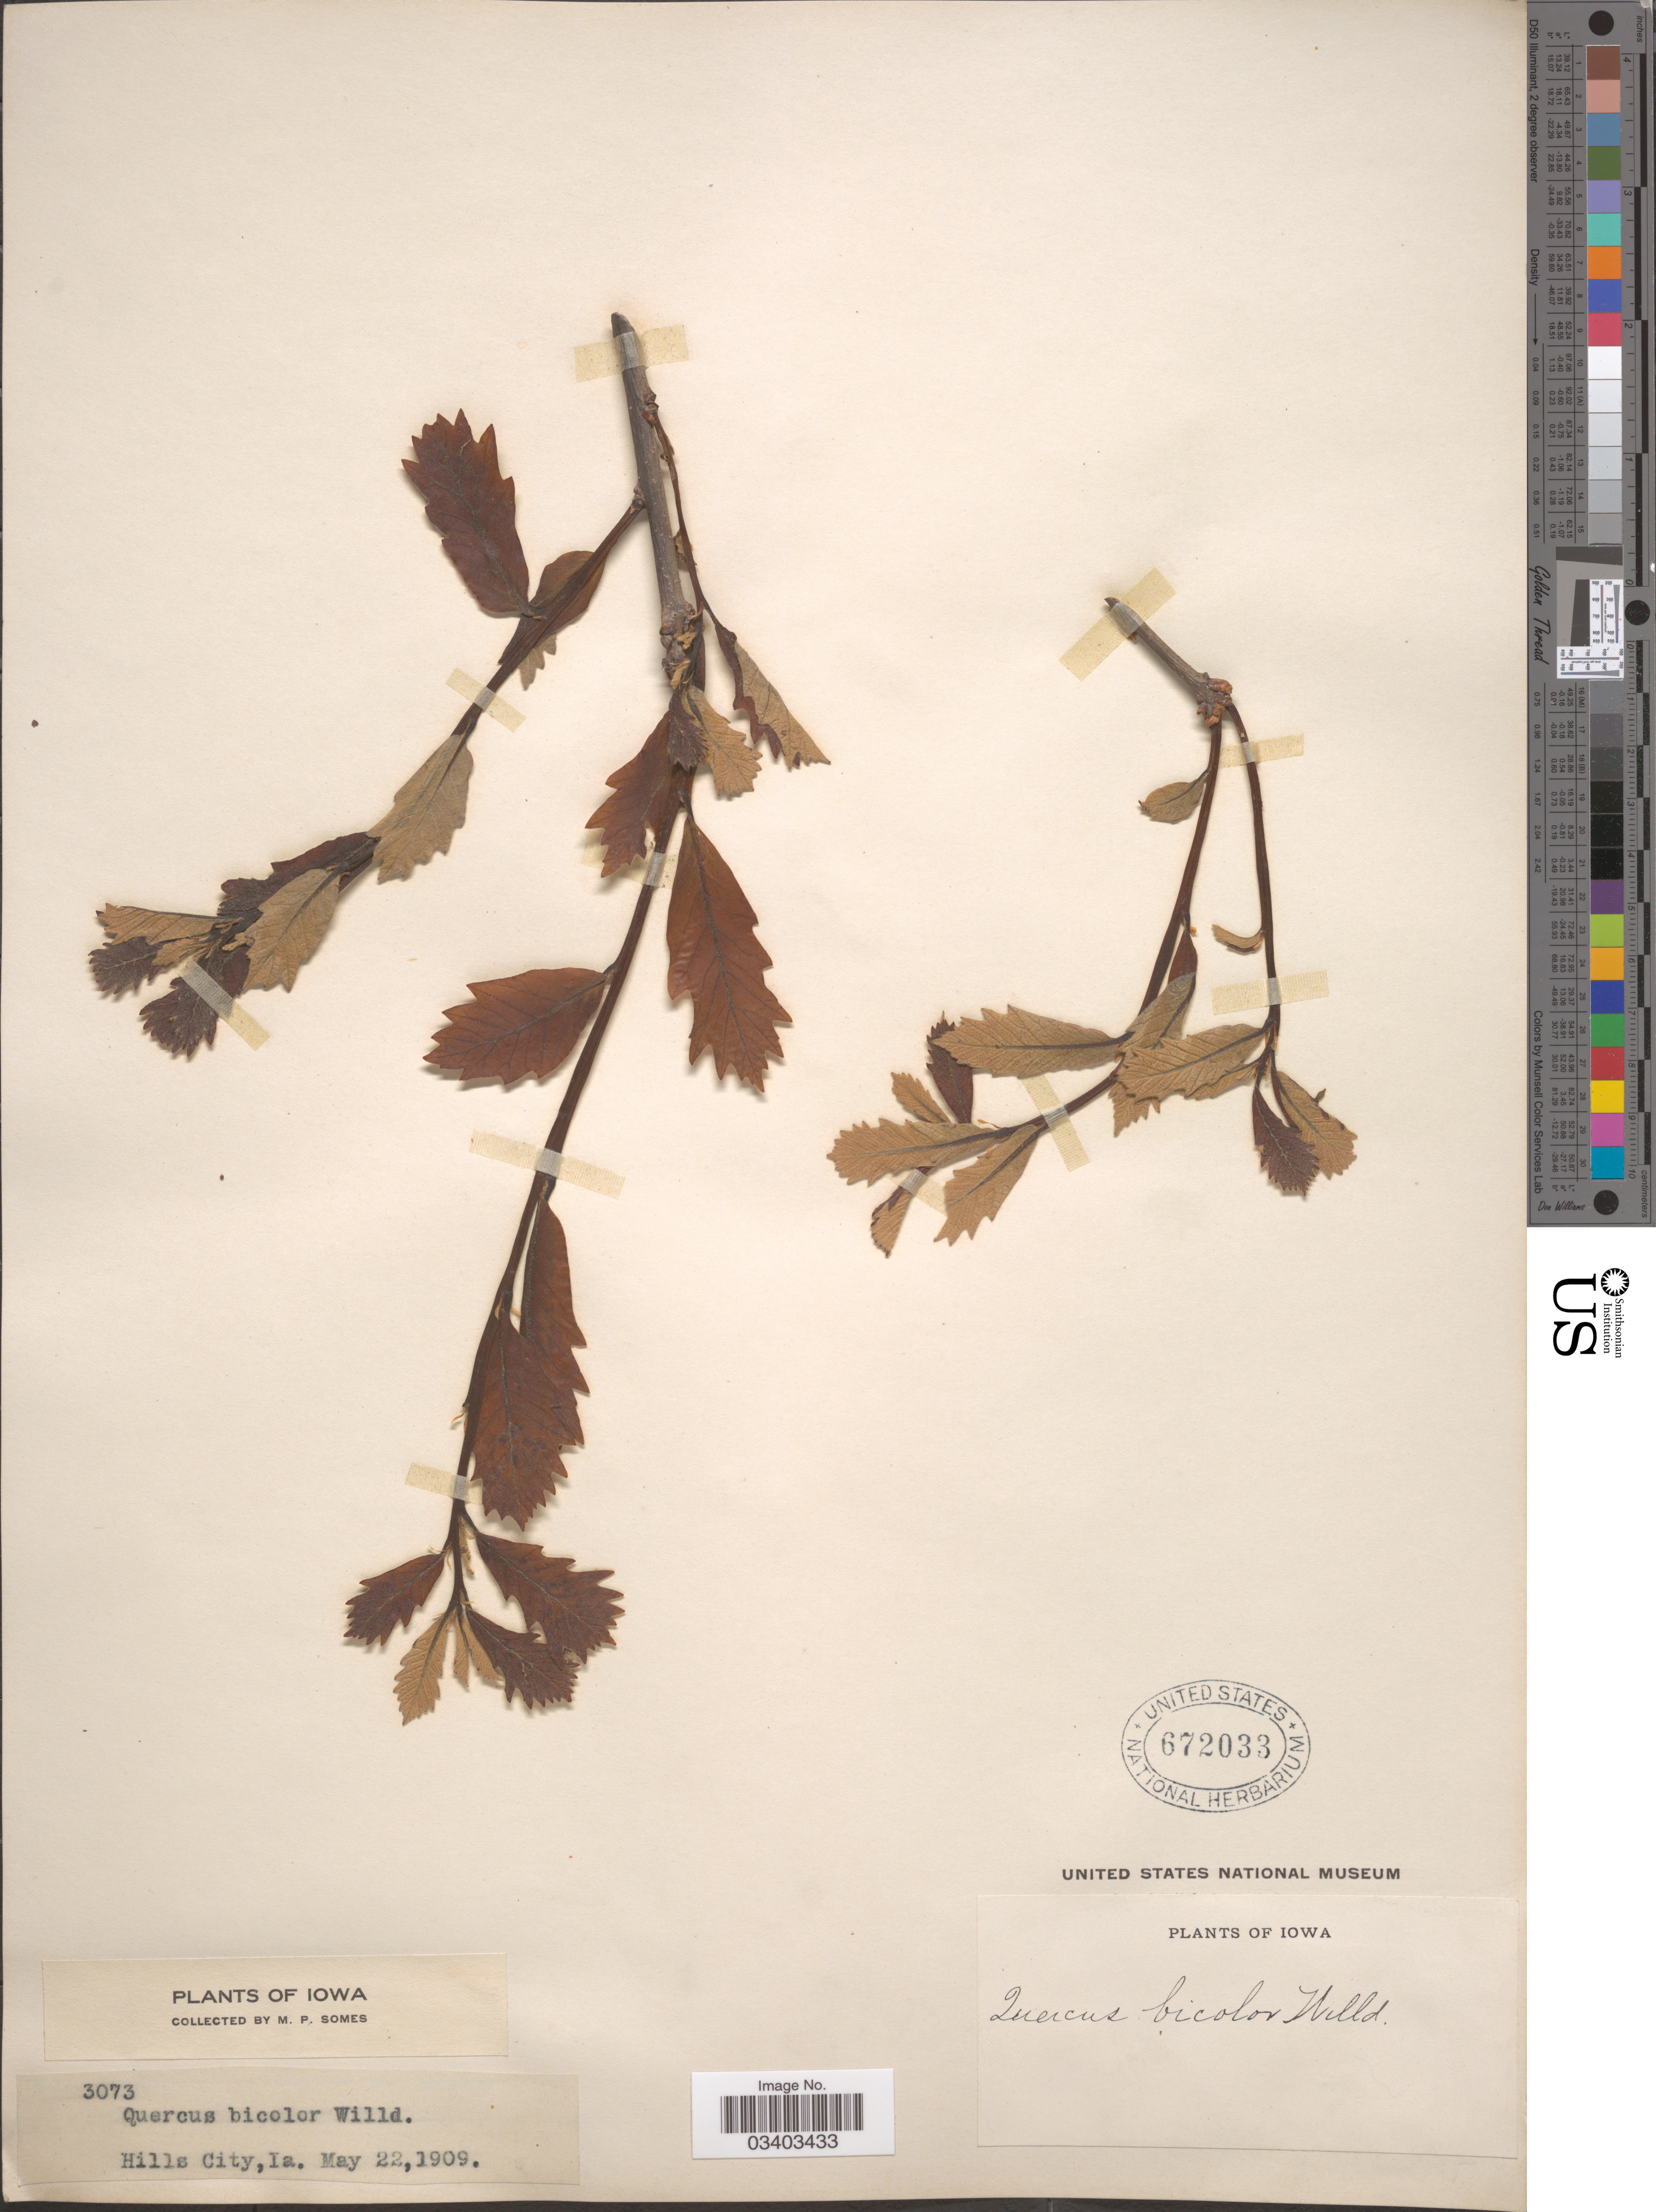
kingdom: Plantae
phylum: Tracheophyta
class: Magnoliopsida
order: Fagales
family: Fagaceae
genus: Quercus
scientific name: Quercus bicolor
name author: Willd.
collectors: M. Somes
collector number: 3073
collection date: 1909-05-22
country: United States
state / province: Iowa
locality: Hills City.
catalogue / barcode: US 672033